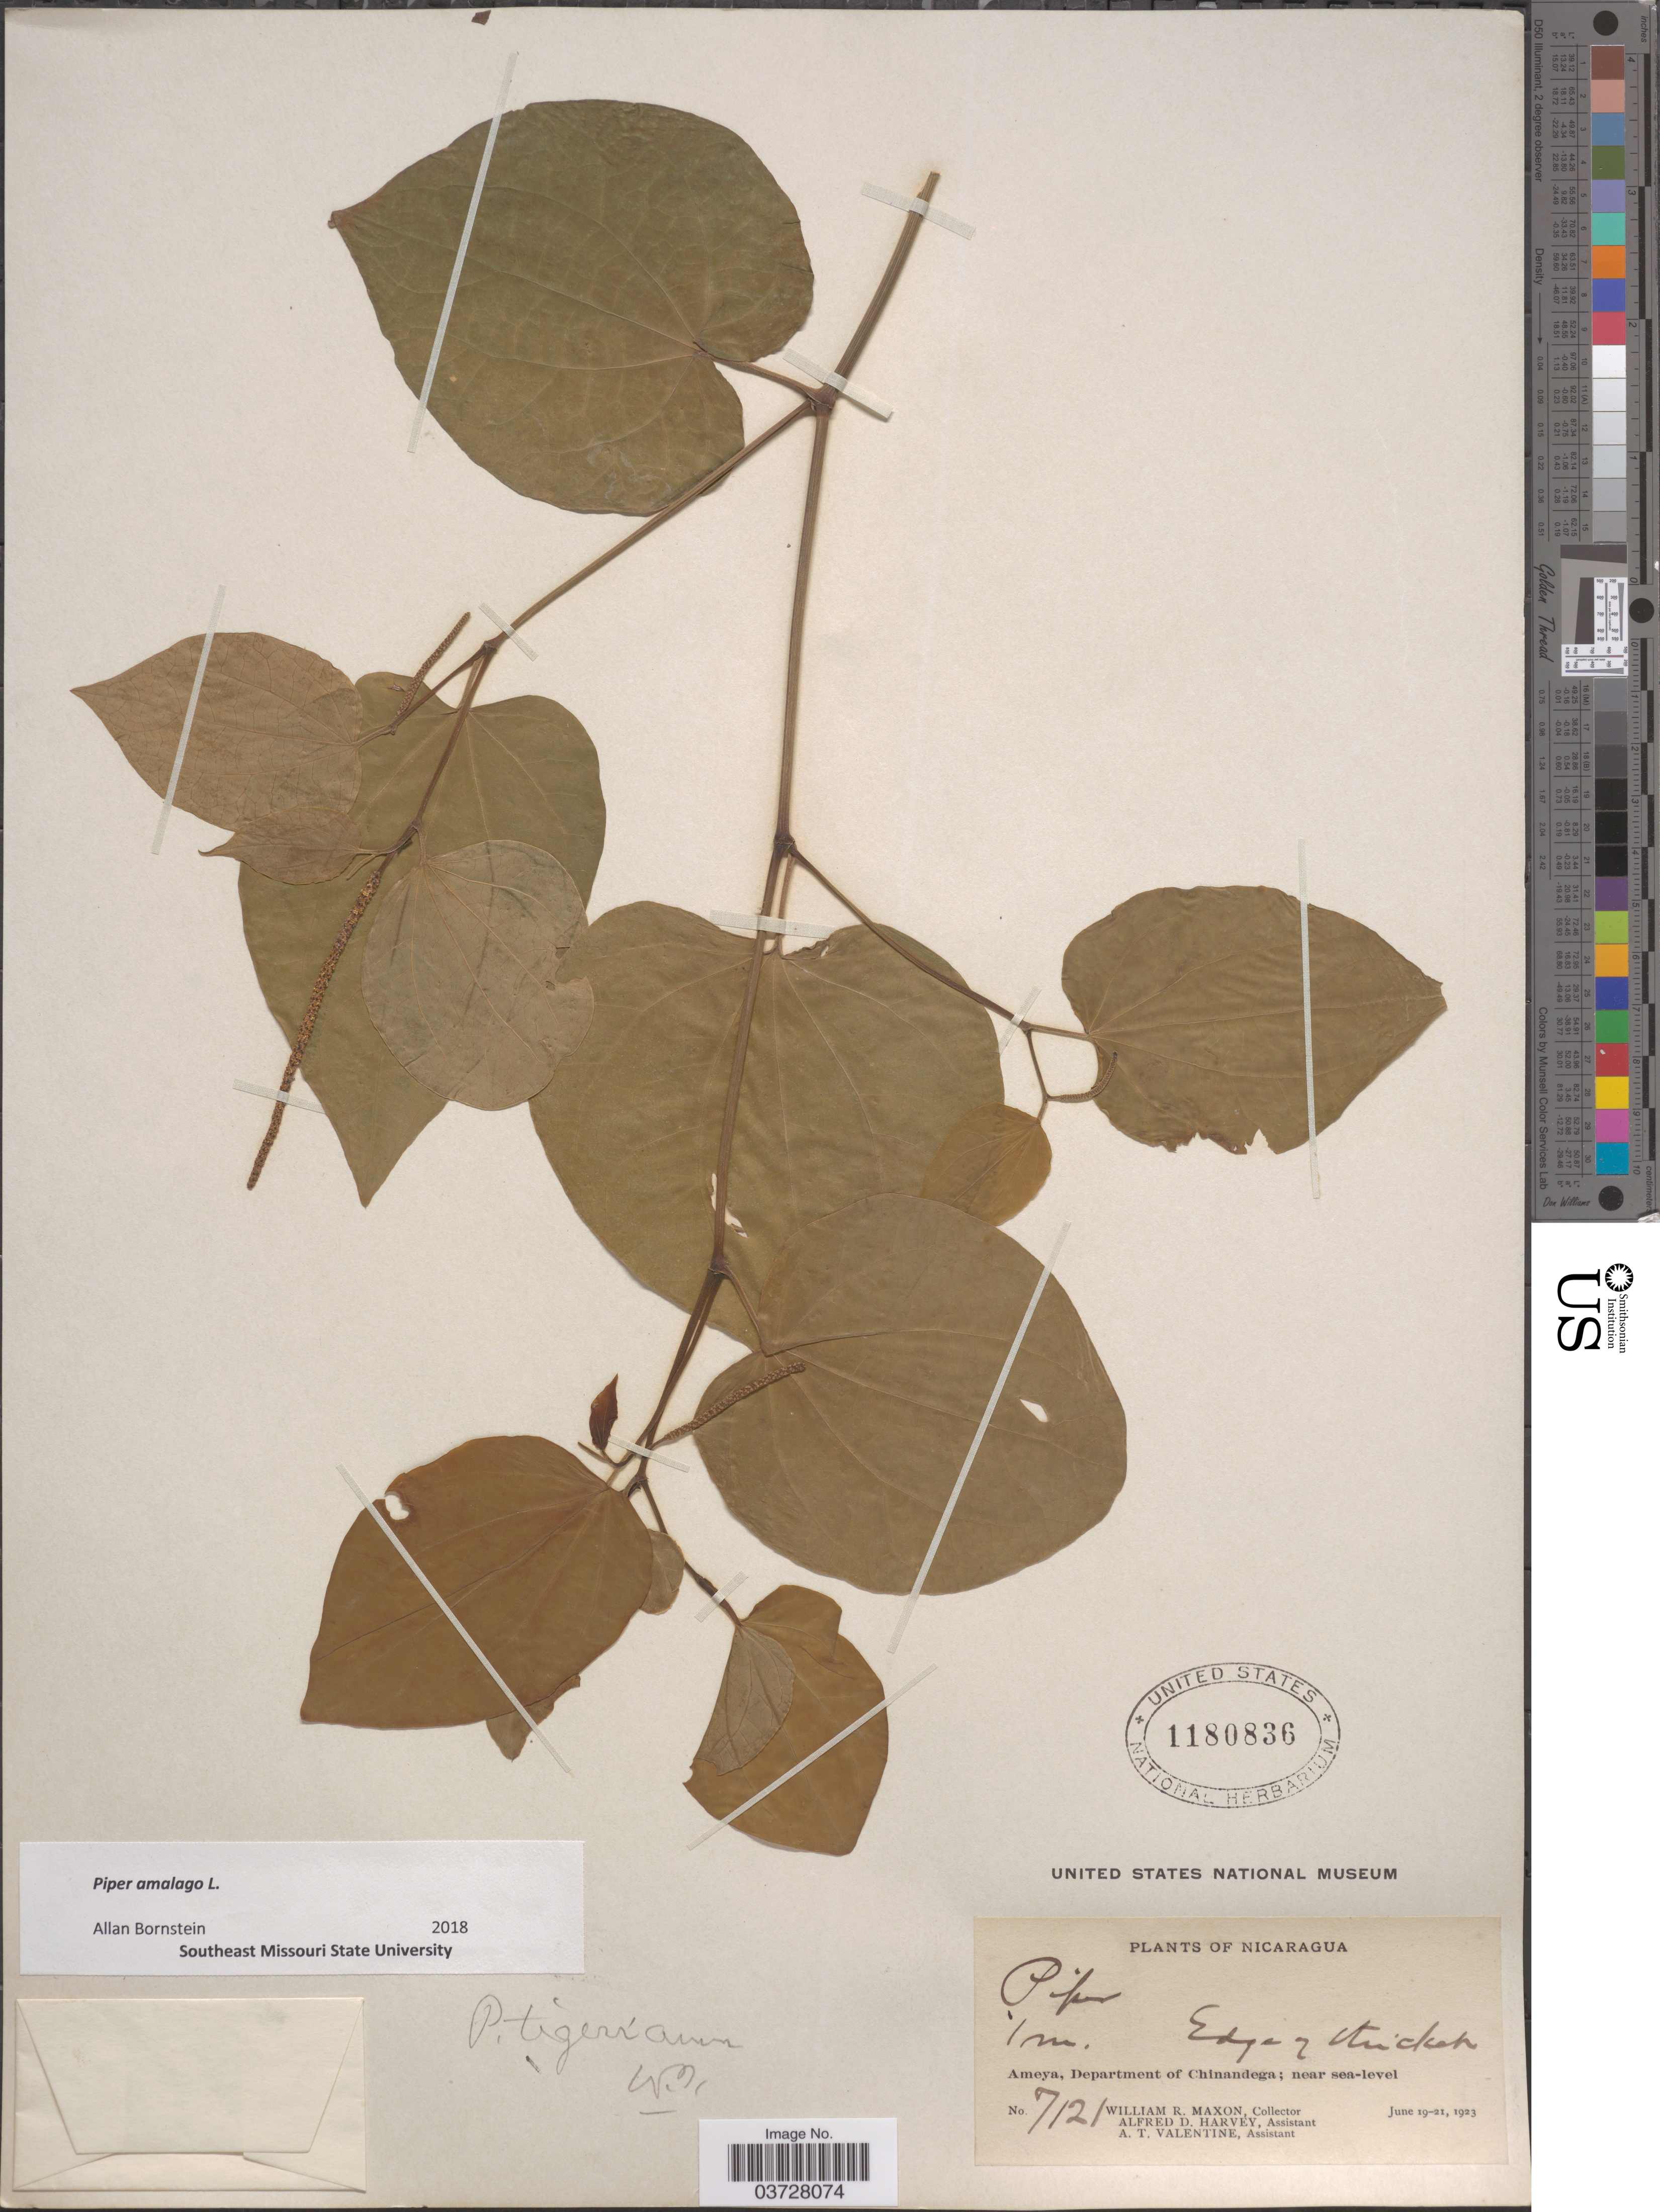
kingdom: Plantae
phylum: Tracheophyta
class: Magnoliopsida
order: Piperales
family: Piperaceae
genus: Piper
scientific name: Piper amalago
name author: L.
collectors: W. R. Maxon, A. D. Harvey & A. Valentine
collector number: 7121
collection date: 1923-06-19/1923-06-21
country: Nicaragua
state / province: Chinandega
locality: Ameya, Department of Chinandega.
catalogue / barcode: US 1180836